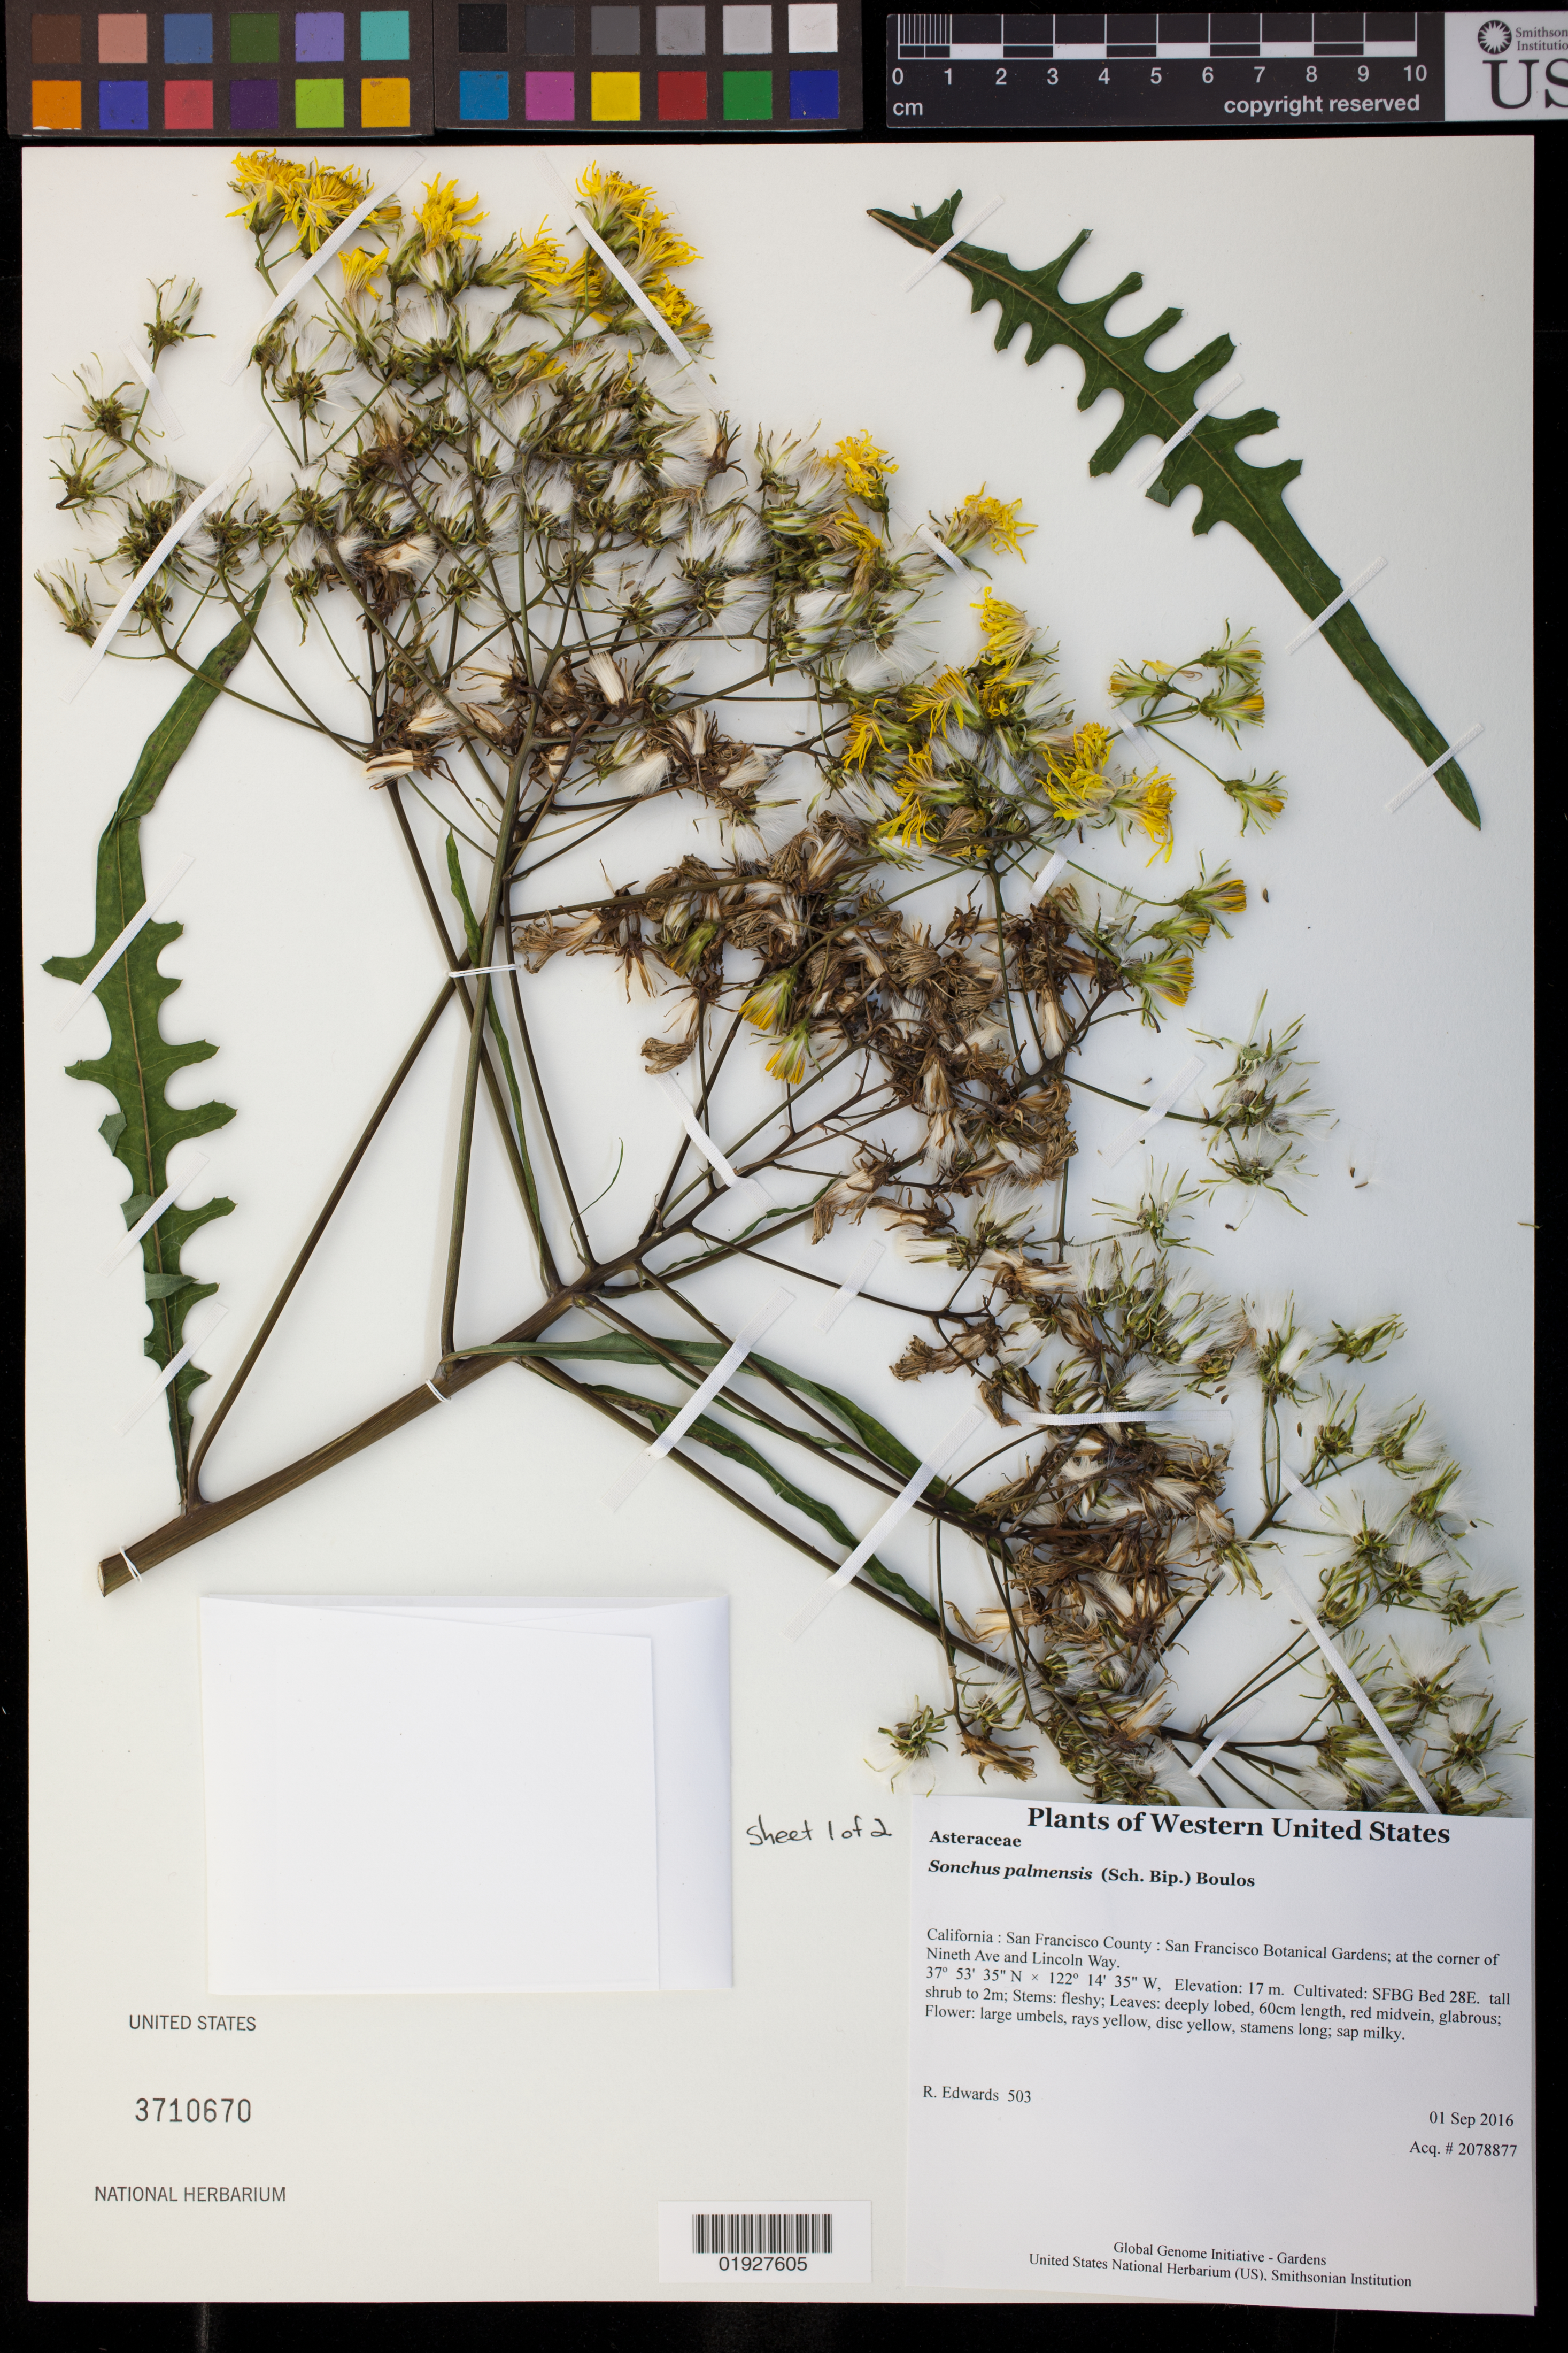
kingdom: Plantae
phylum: Tracheophyta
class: Magnoliopsida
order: Asterales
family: Asteraceae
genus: Sonchus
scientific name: Sonchus palmensis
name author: (Sch. Bip.) Boulos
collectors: R.D. Edwards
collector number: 503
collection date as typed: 1 September 2016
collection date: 2016-09-01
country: United States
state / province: California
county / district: San Francisco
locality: San Francisco Botanical Gardens; at the corner of Ninth Ave and Lincoln Way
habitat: Cultivated: SFBG Bed 28E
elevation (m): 16.9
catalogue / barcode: US 3710670